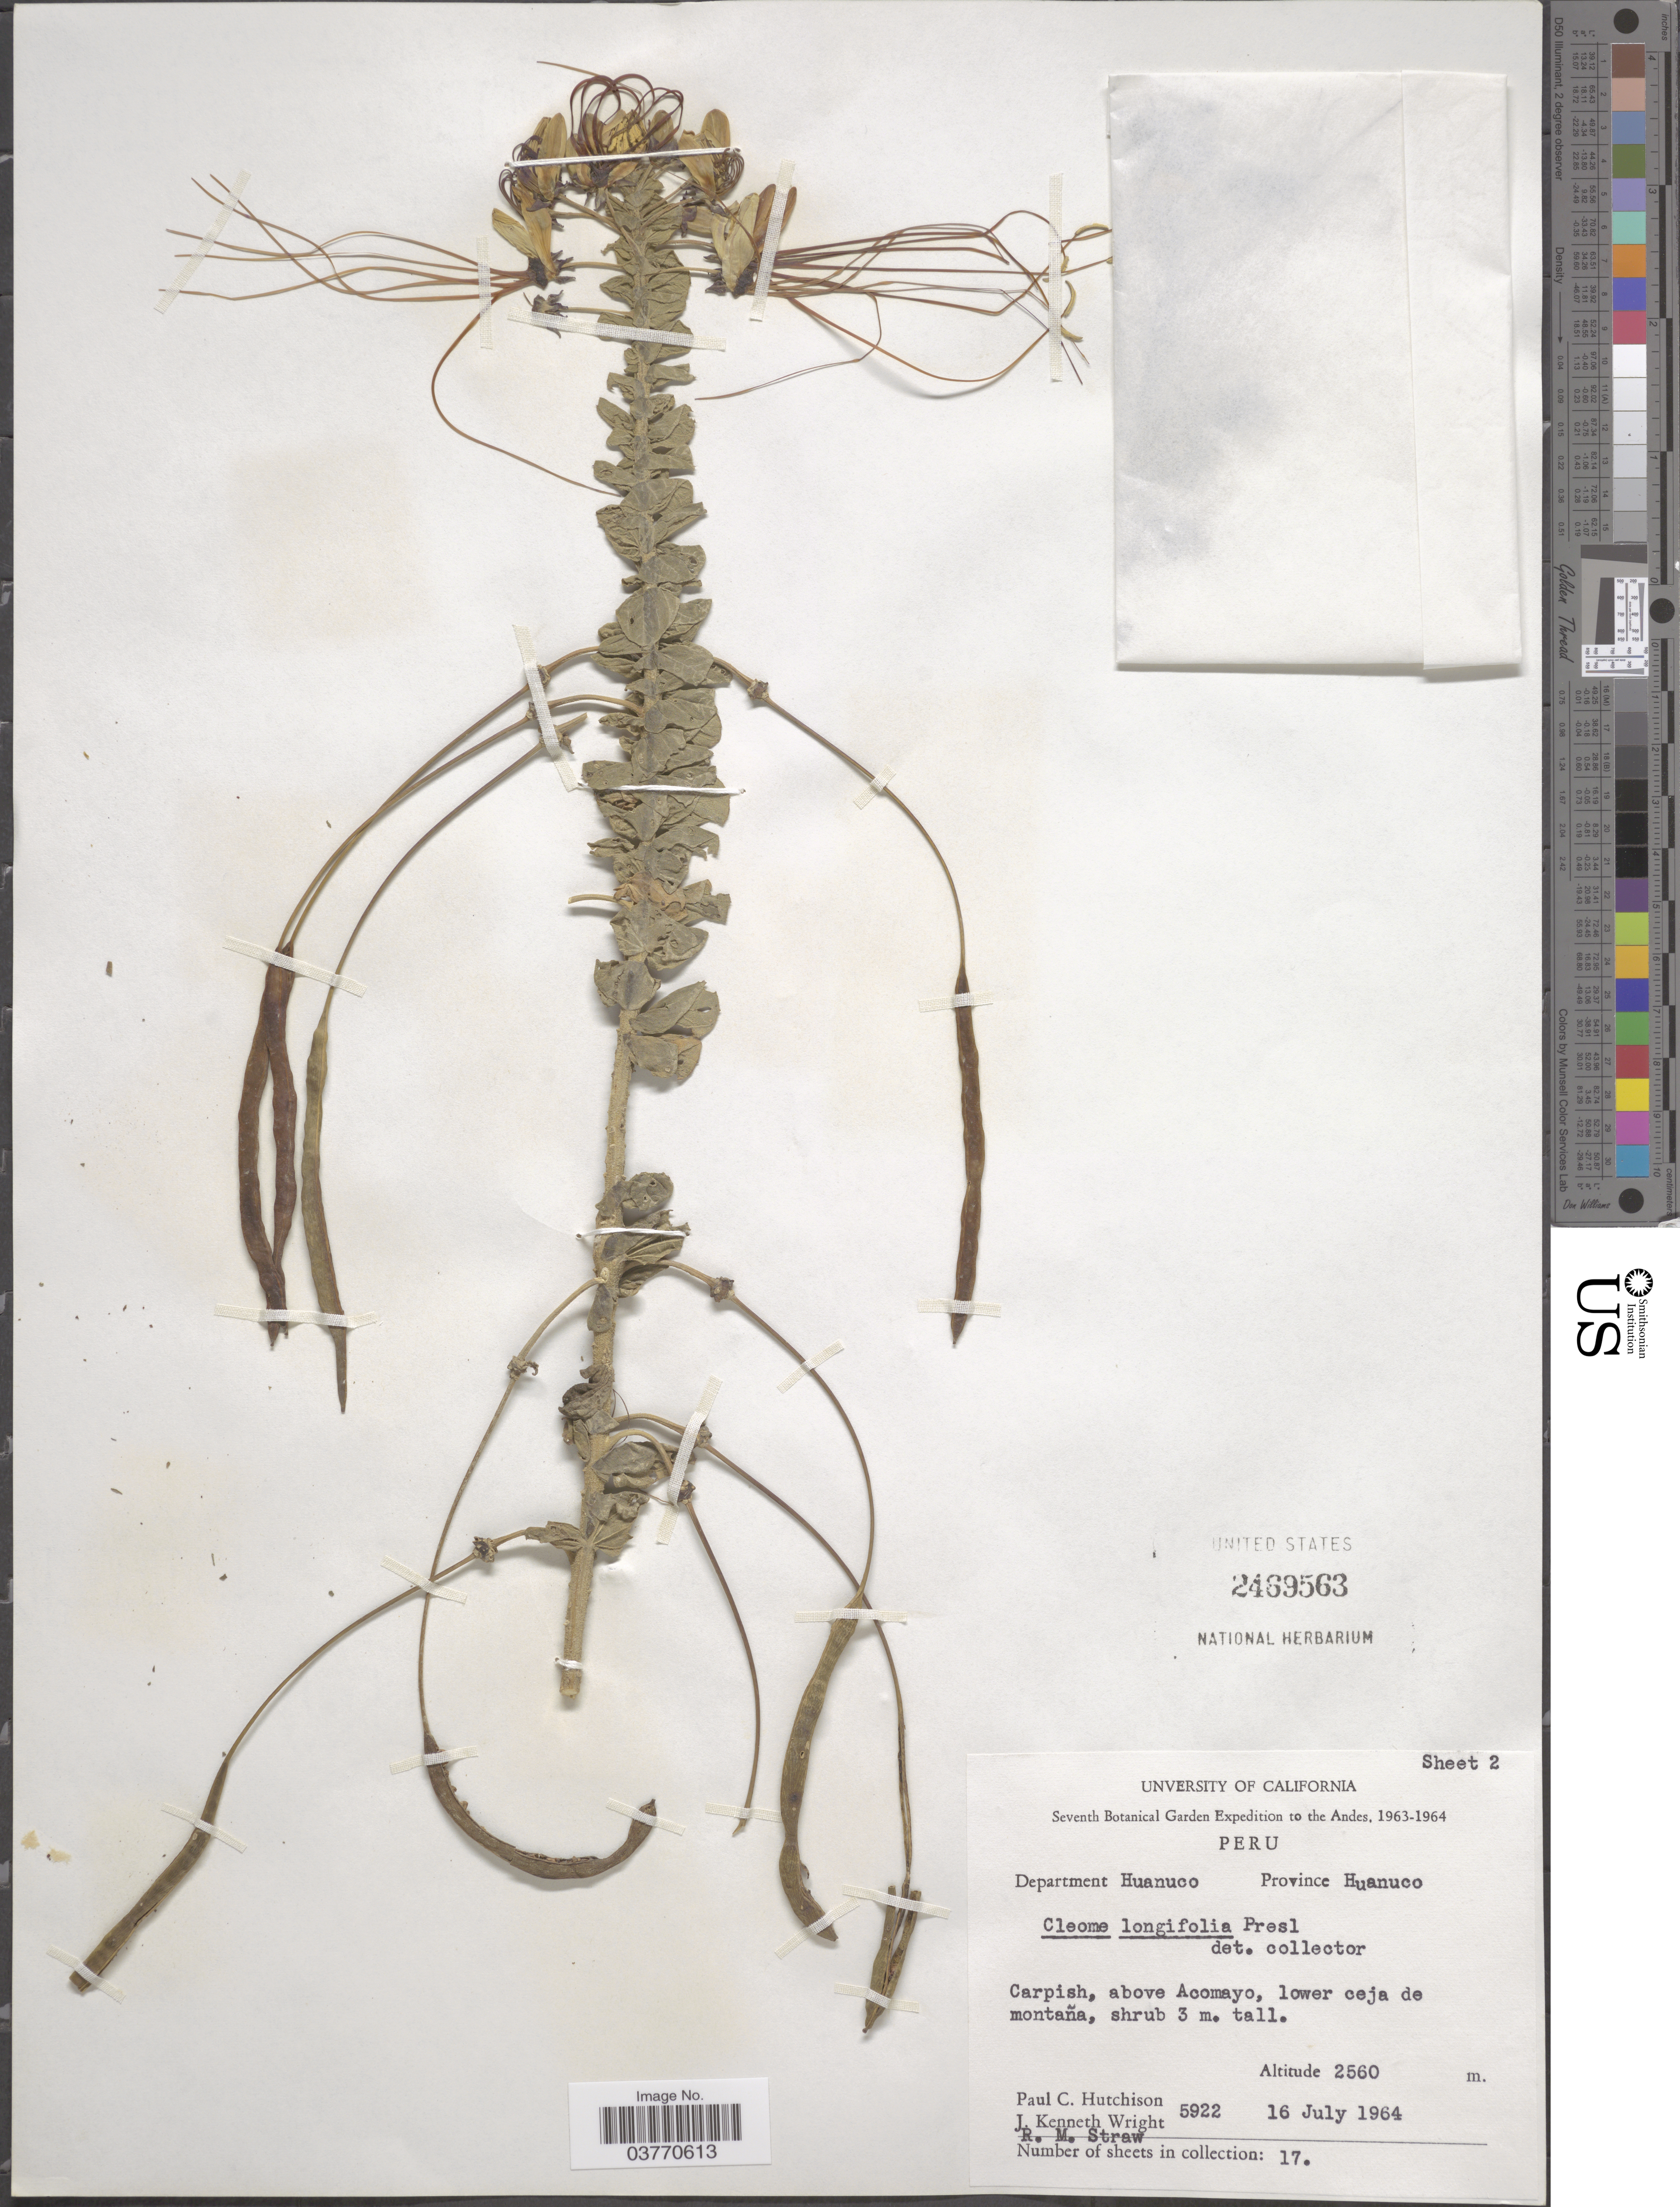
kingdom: Plantae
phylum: Tracheophyta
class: Magnoliopsida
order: Brassicales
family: Cleomaceae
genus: Andinocleome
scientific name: Andinocleome longifolia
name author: (C. Presl) Iltis ex E.M. McGinty & Roalson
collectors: P. C. Hutchison, J. K. Wright & R. M. Straw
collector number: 5922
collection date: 1964-07-16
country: Peru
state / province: Huánuco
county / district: Huánuco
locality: The Andes. Department Huanuco. Province Huanuco. Carpish, above Acomayo, lower ceja de montaña.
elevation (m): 2560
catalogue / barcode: US 2469563